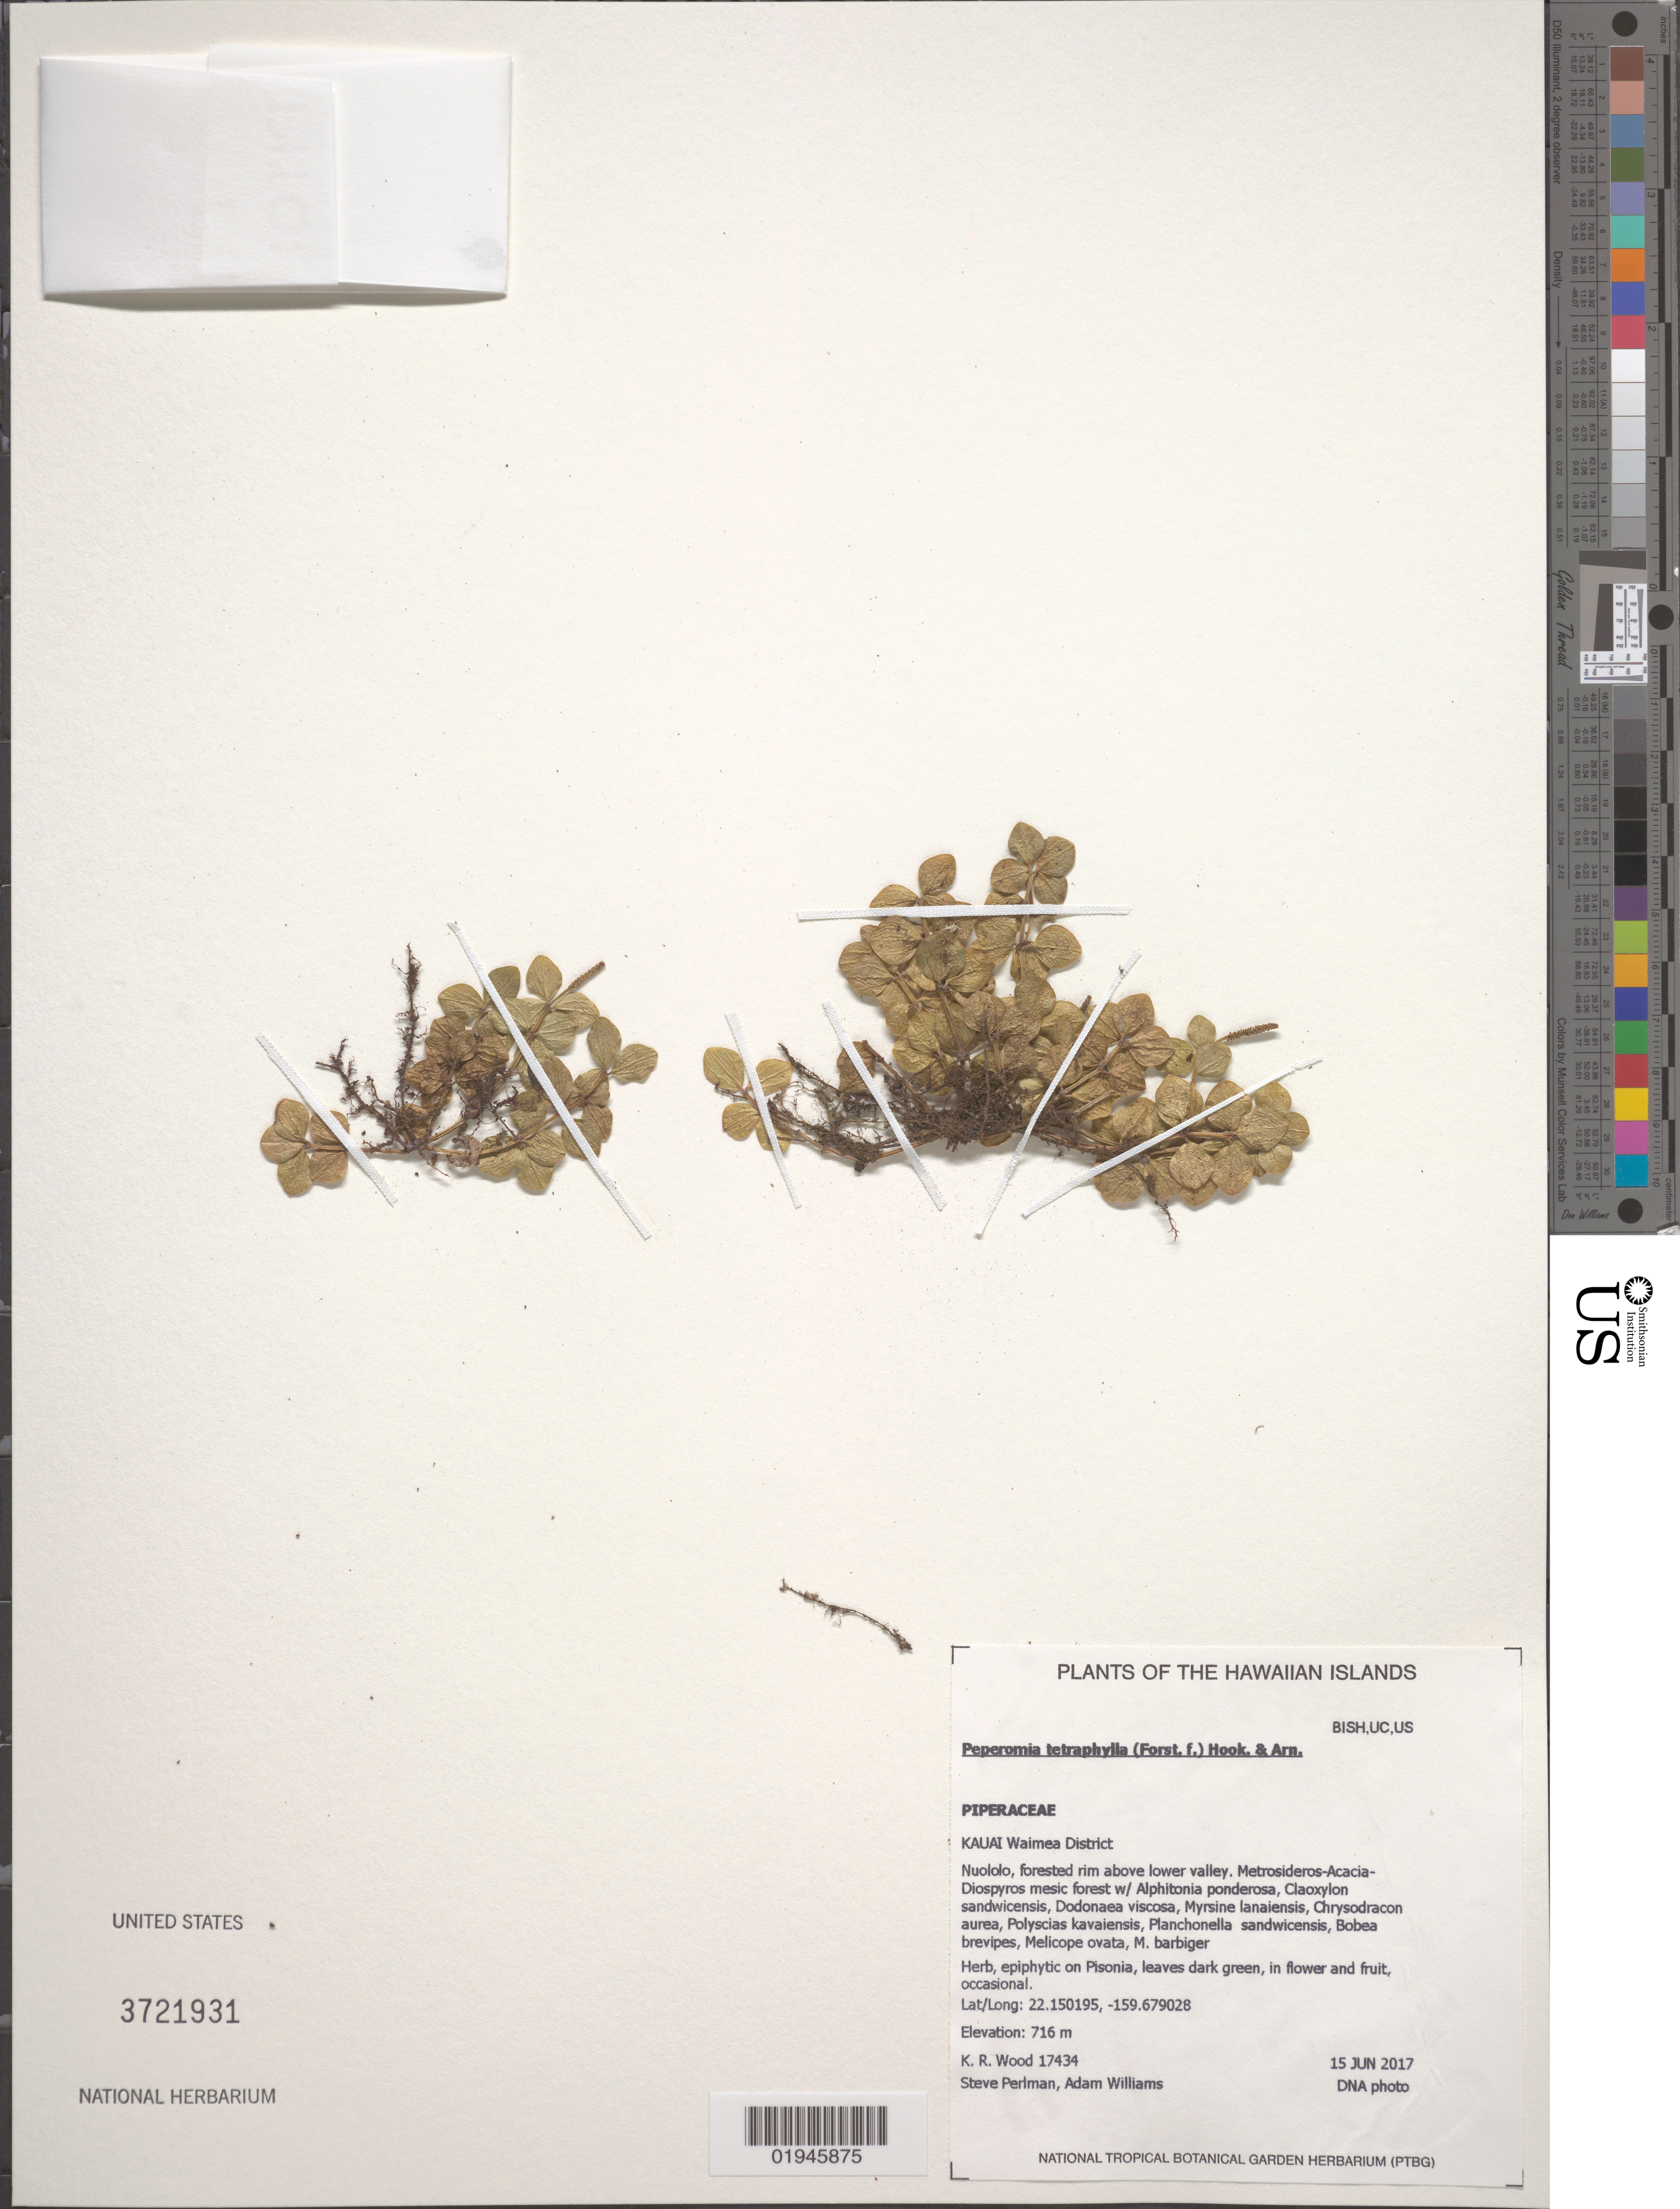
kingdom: Plantae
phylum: Tracheophyta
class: Magnoliopsida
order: Piperales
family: Piperaceae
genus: Peperomia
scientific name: Peperomia trichopus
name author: Trel. in J.F. Macbr.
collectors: K. R. Wood, S. P. Perlman & A. Williams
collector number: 17434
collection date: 2017-06-15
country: United States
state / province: Hawaii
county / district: Kauai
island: Kaua'i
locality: Waimea District, Nuololo, forested rim above lower valley.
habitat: Mesic forest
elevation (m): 716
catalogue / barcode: US 3721931